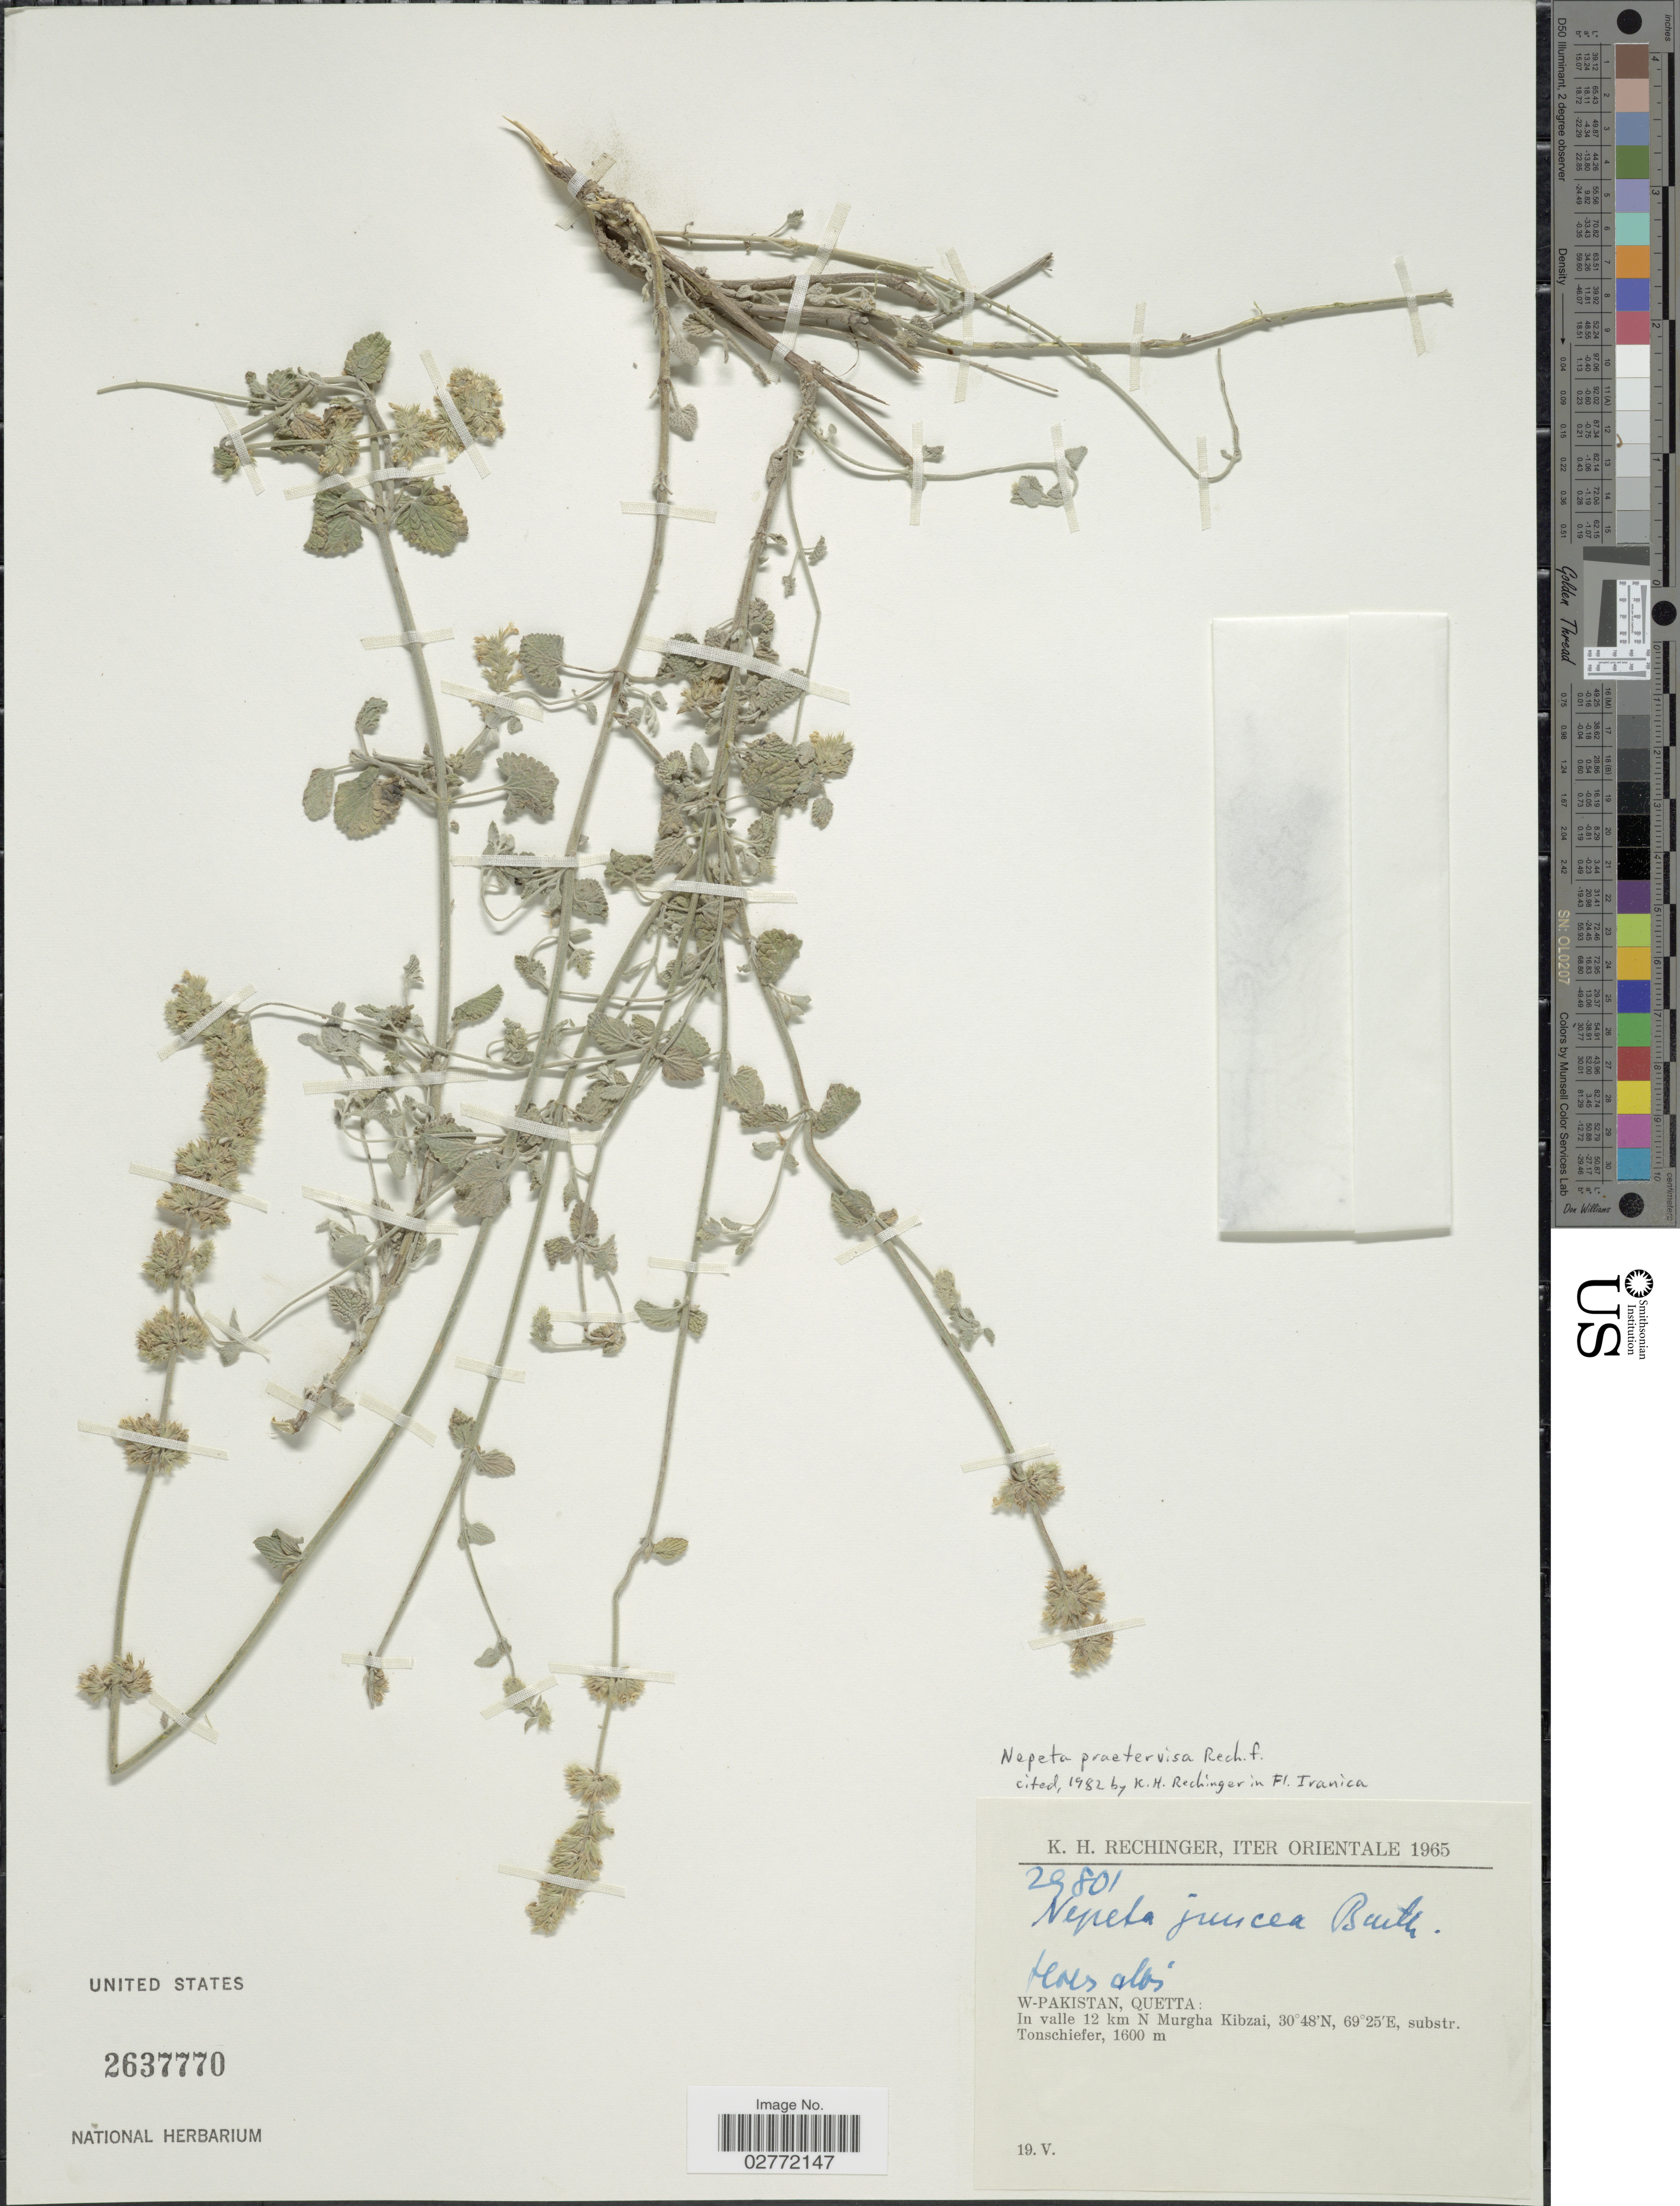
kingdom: Plantae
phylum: Tracheophyta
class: Magnoliopsida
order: Lamiales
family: Lamiaceae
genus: Nepeta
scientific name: Nepeta praetervisa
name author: Rech. f.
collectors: K. H. Rechinger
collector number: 29801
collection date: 1965-05-19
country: Pakistan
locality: Orientale. W-Pakistan, Quetta, in valle 12 km N Murgha Kibzai, substr. Tonschiefer.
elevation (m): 1600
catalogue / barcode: US 2637770